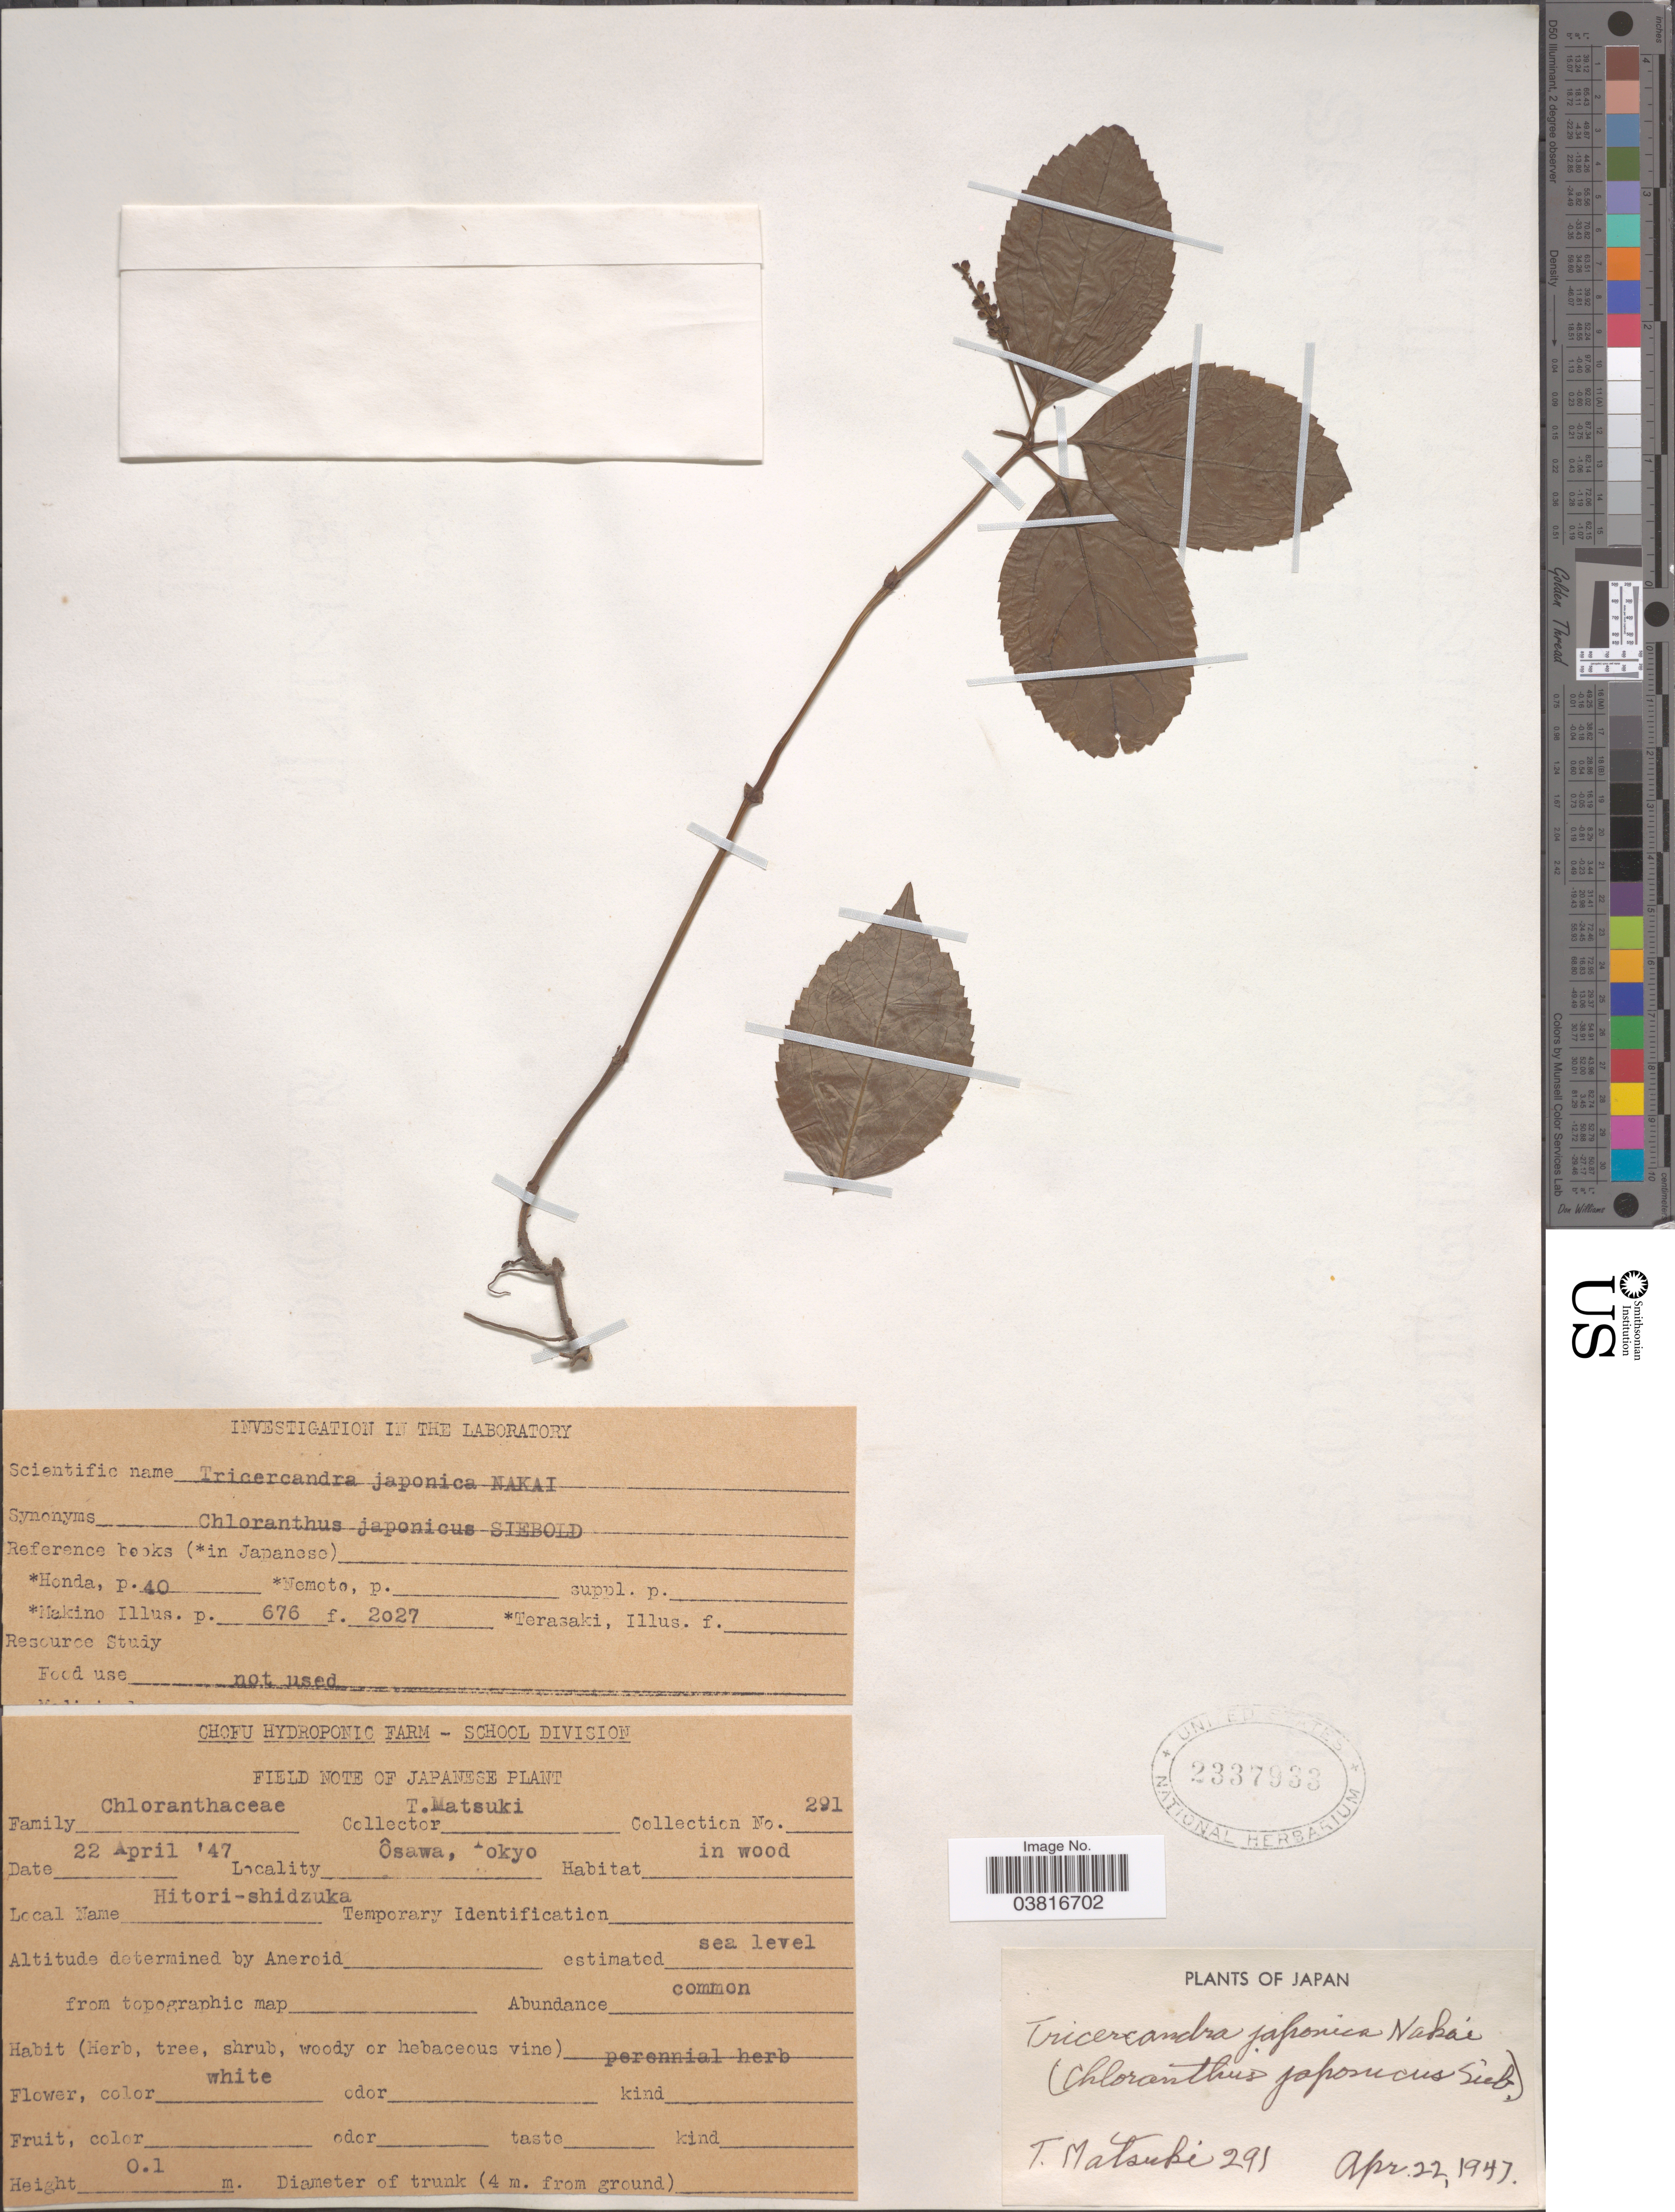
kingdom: Plantae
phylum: Tracheophyta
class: Magnoliopsida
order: Chloranthales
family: Chloranthaceae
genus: Chloranthus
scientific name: Chloranthus japonicus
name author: Siebold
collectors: T. Matsuki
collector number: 291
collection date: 1947-04-22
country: Japan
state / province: Tokyo, Federal City of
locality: Ôsawa, Tokyo.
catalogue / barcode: US 2337933